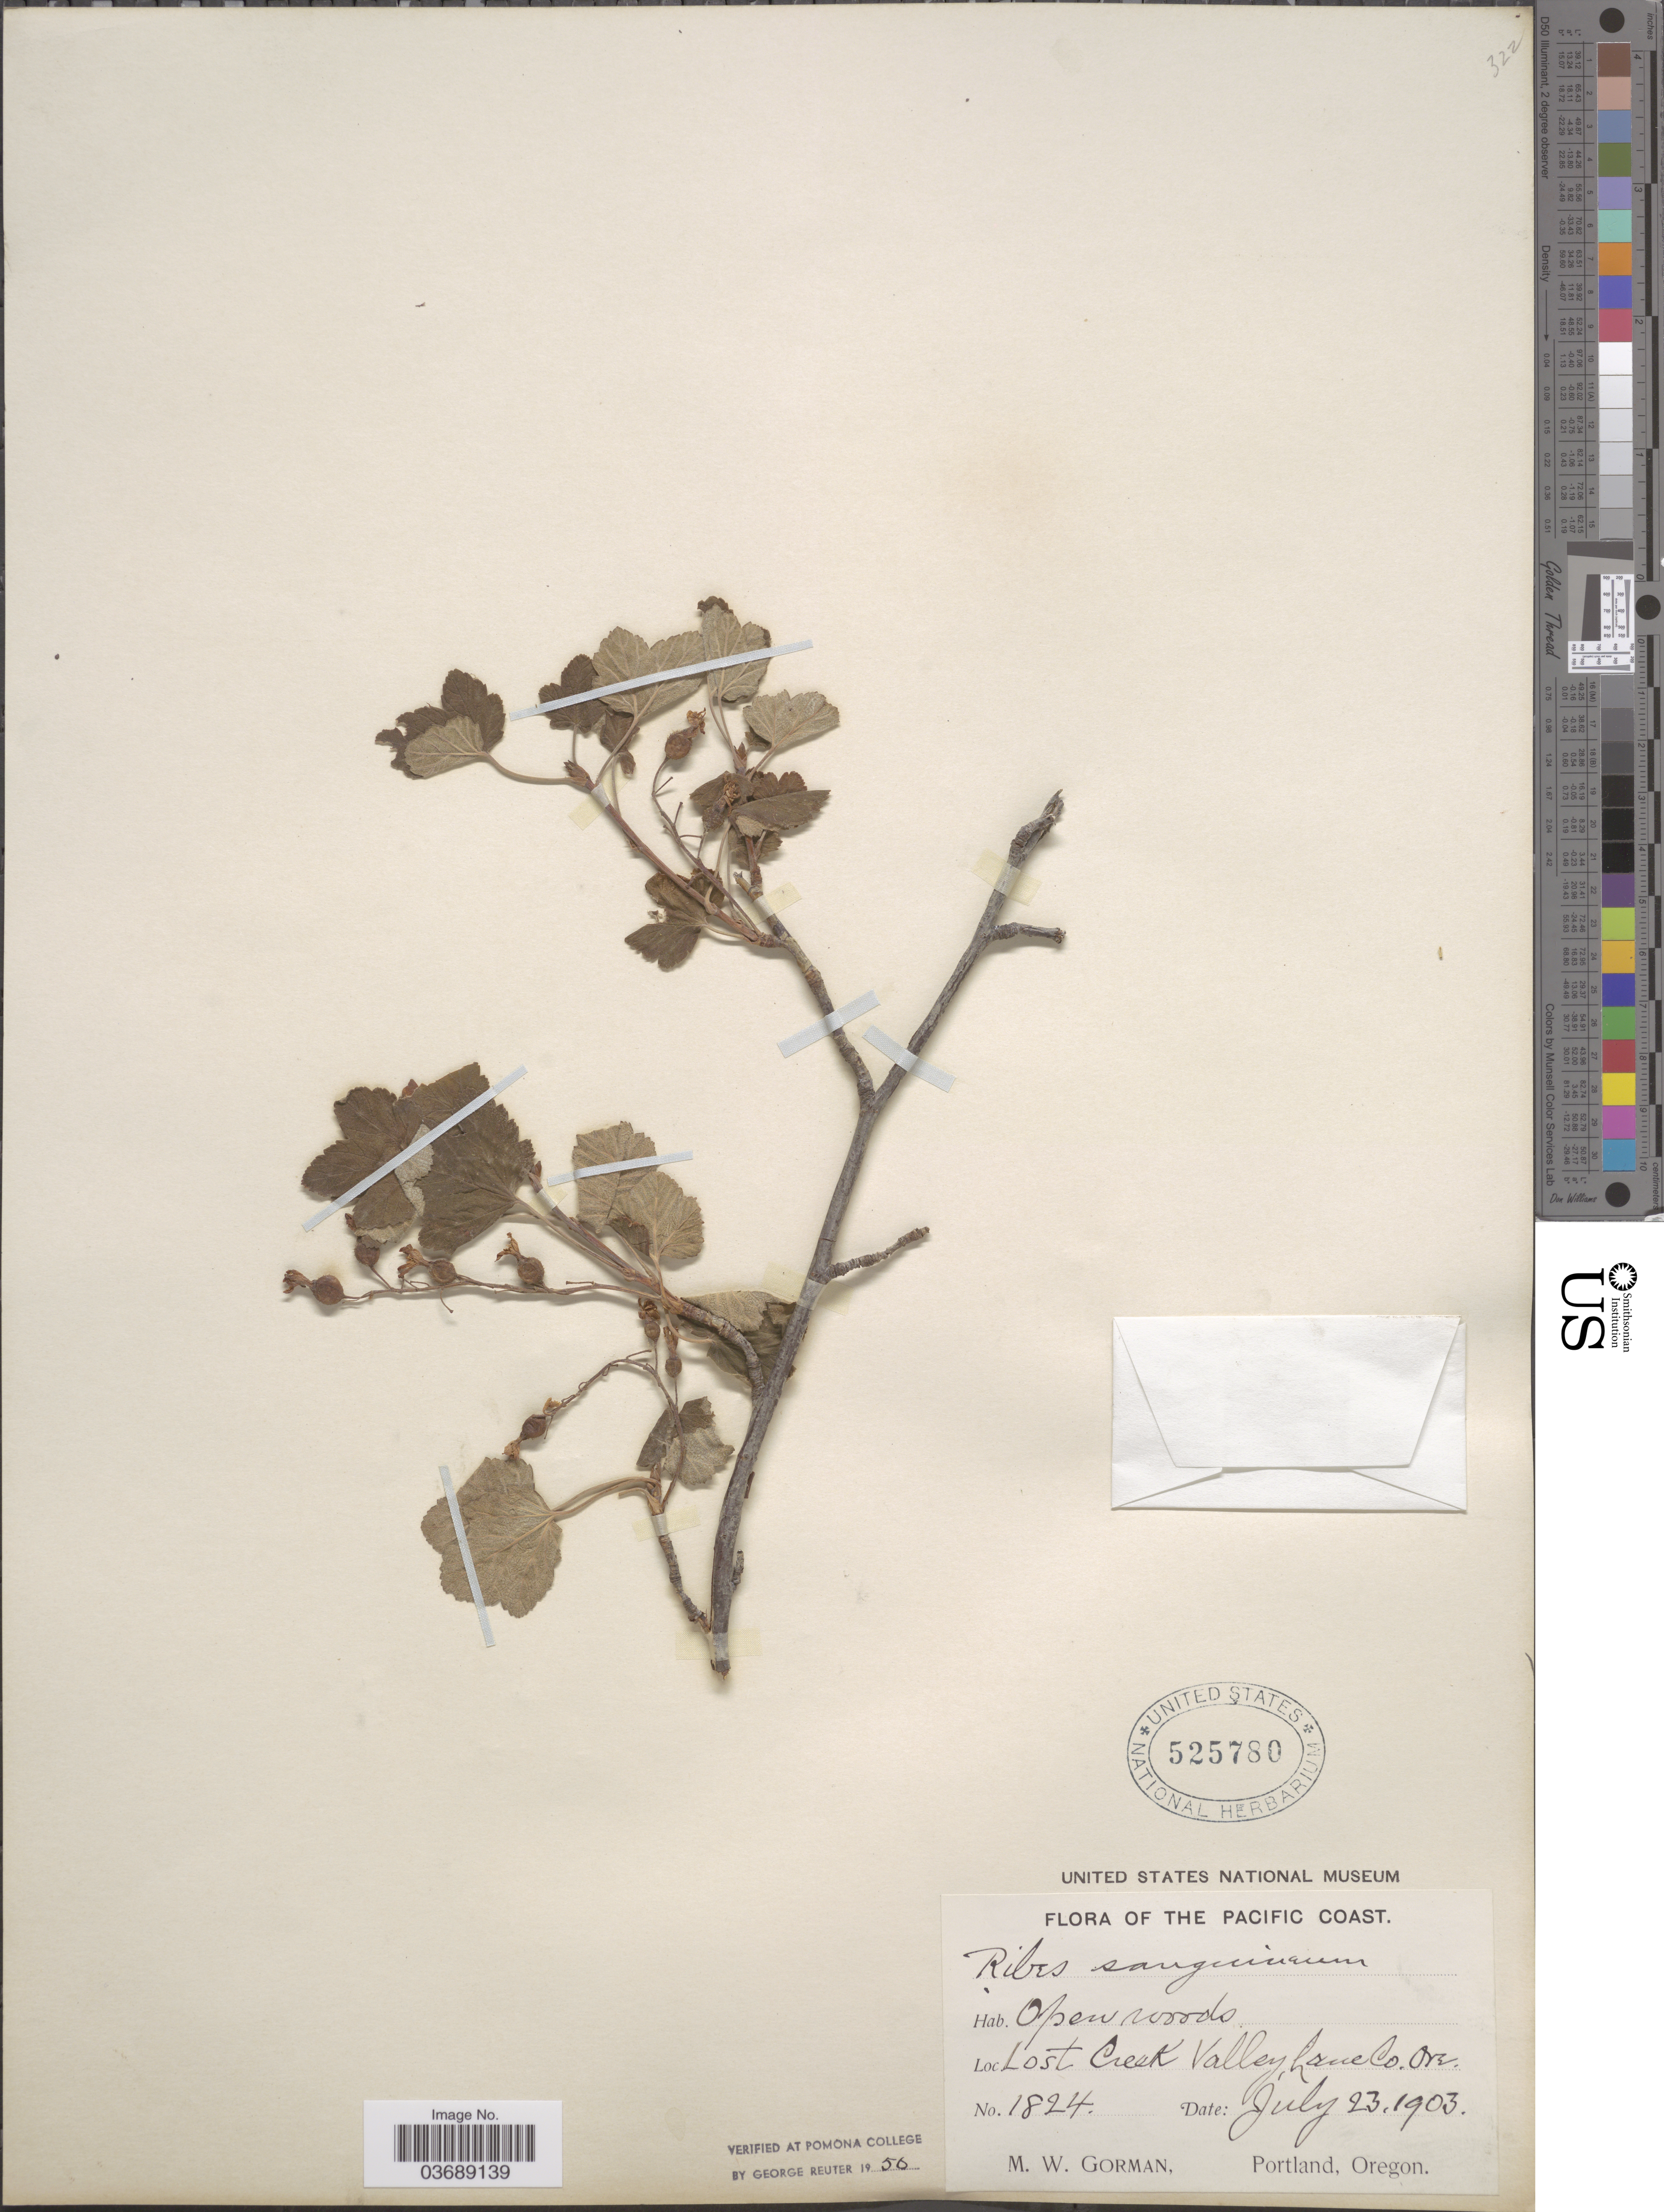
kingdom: Plantae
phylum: Tracheophyta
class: Magnoliopsida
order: Saxifragales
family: Grossulariaceae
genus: Ribes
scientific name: Ribes sanguineum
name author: Pursh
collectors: M. W. Gorman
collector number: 1824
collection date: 1903-07-23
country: United States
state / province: Oregon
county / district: Lane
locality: The Pacific Coast. Lost Creek Valley, Lane Co.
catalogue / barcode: US 525780